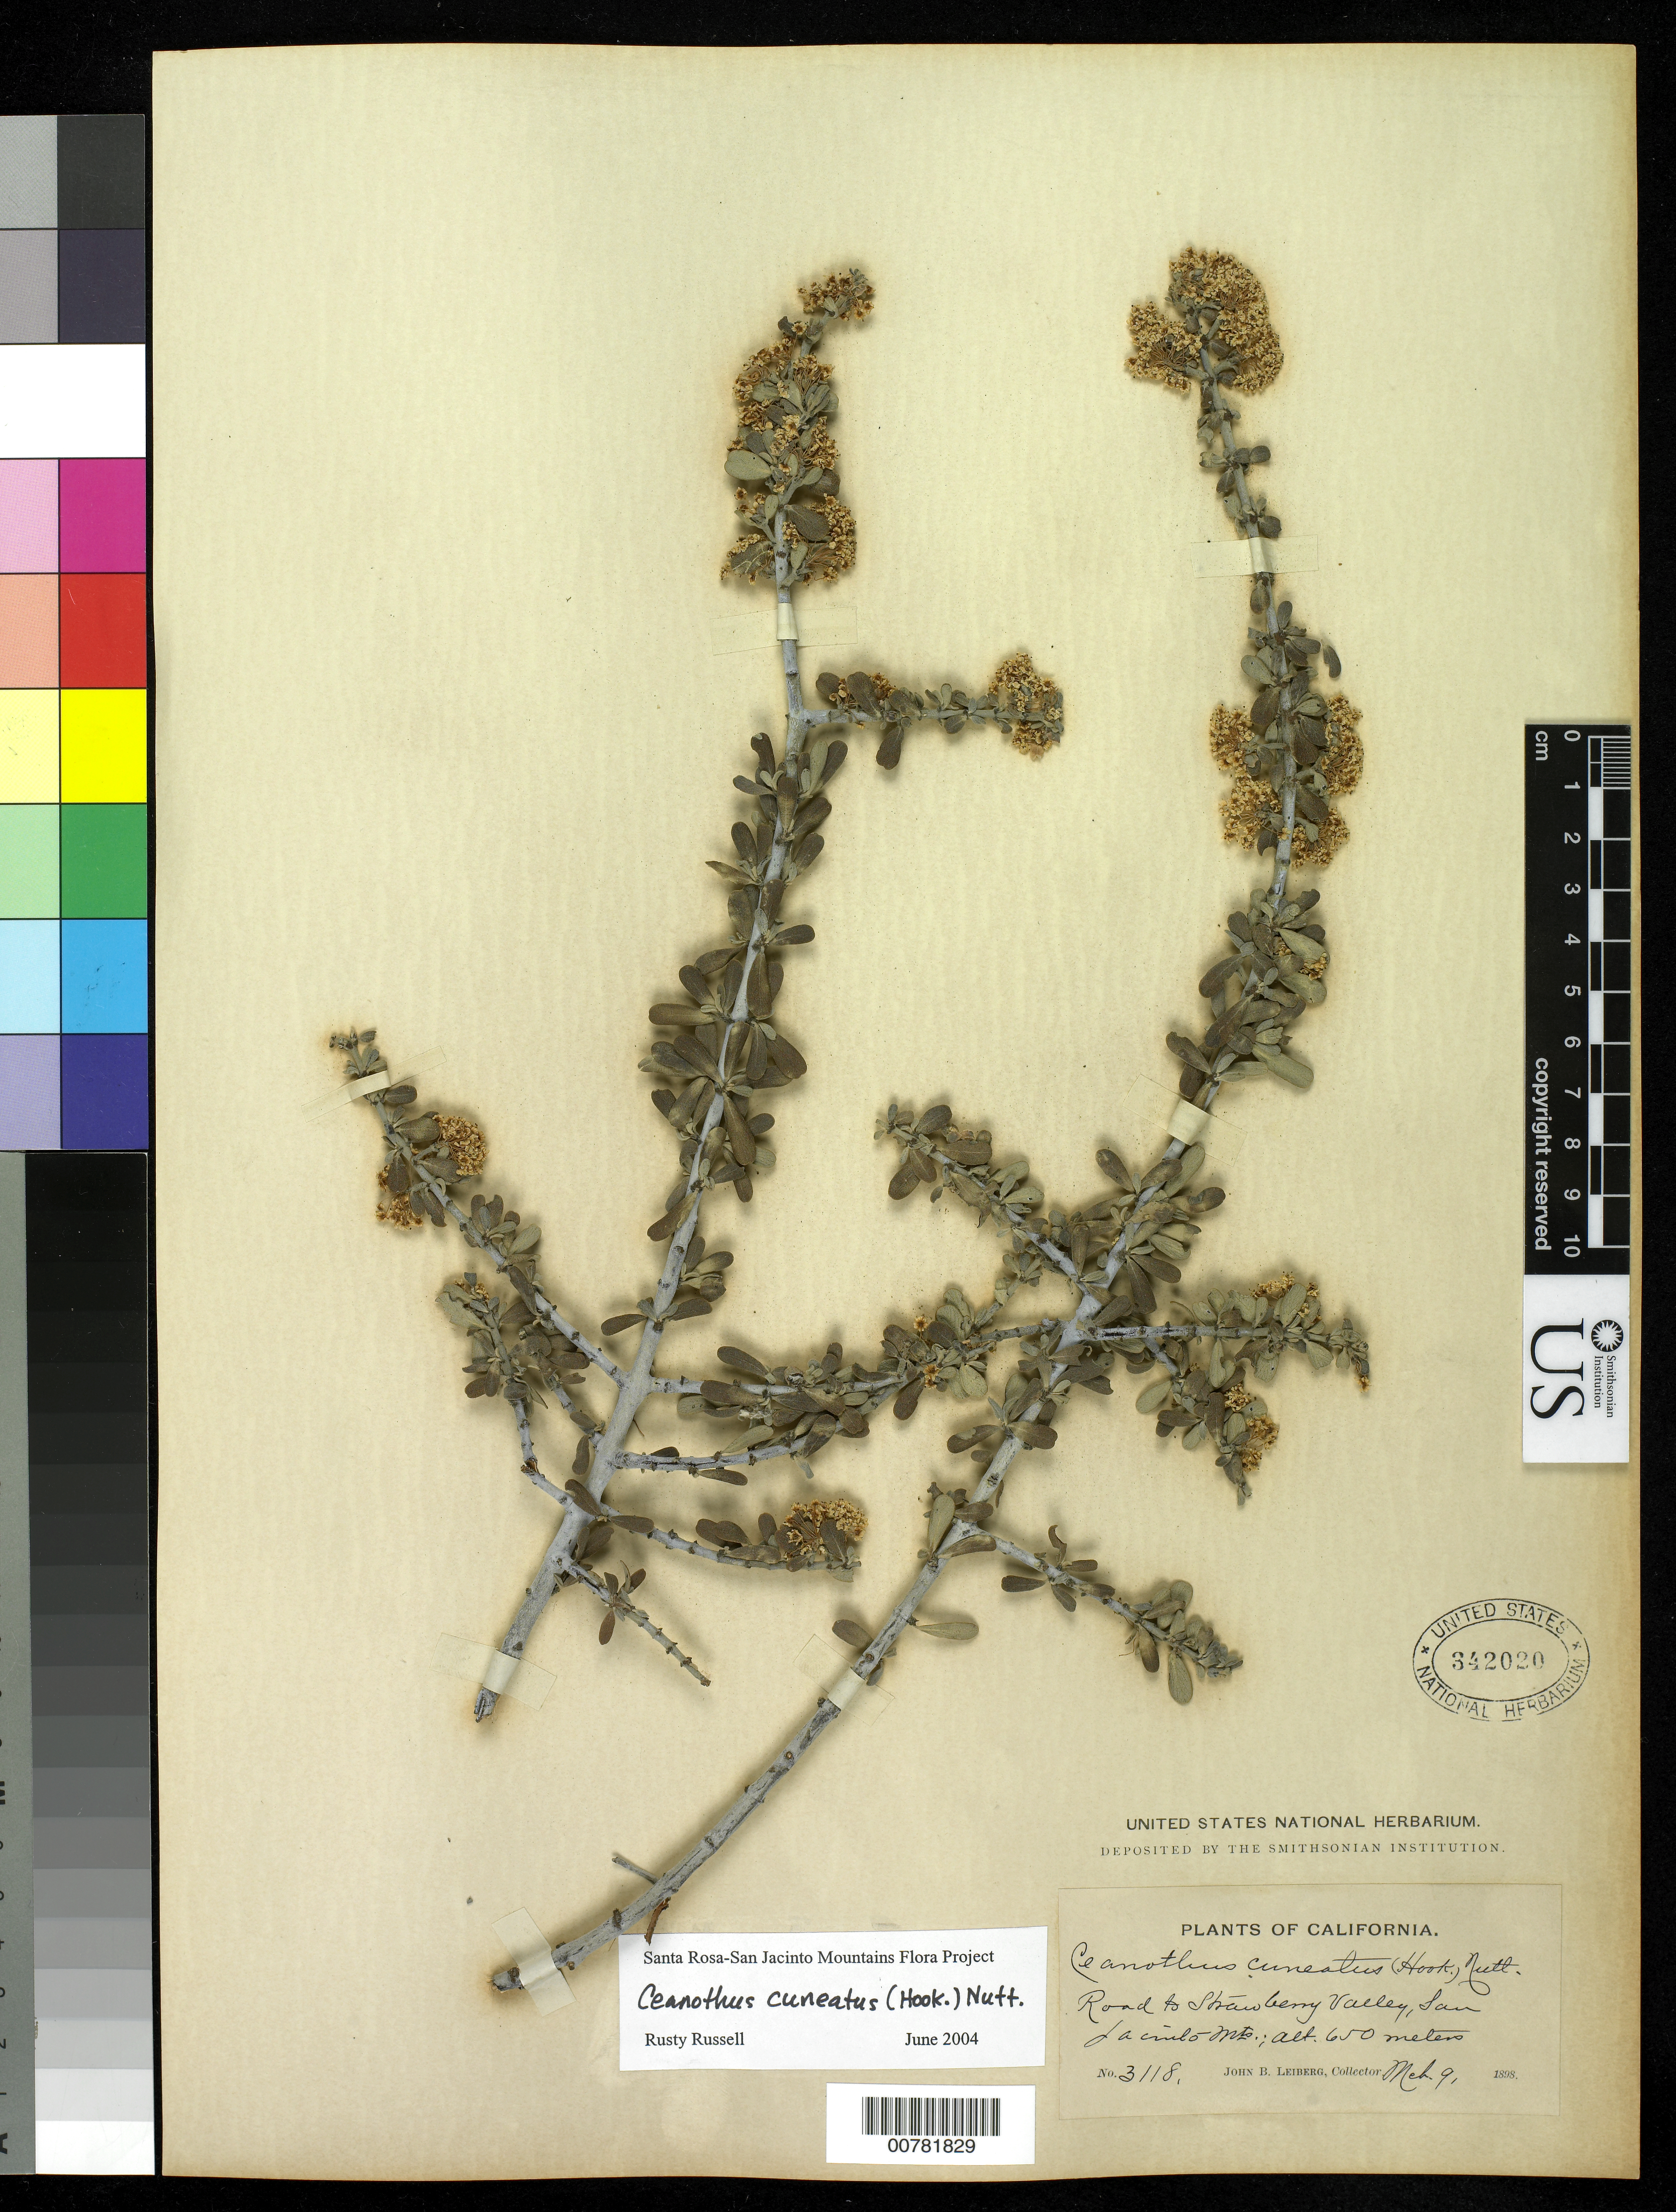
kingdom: Plantae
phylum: Tracheophyta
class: Magnoliopsida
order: Rosales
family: Rhamnaceae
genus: Ceanothus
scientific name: Ceanothus cuneatus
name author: (Hook.) Nutt.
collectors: J. B. Leiberg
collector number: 3118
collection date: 1898-03-09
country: United States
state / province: California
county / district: Riverside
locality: Road to Strawberry Valley, San Jacinto-Mts.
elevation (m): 650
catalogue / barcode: US 342020